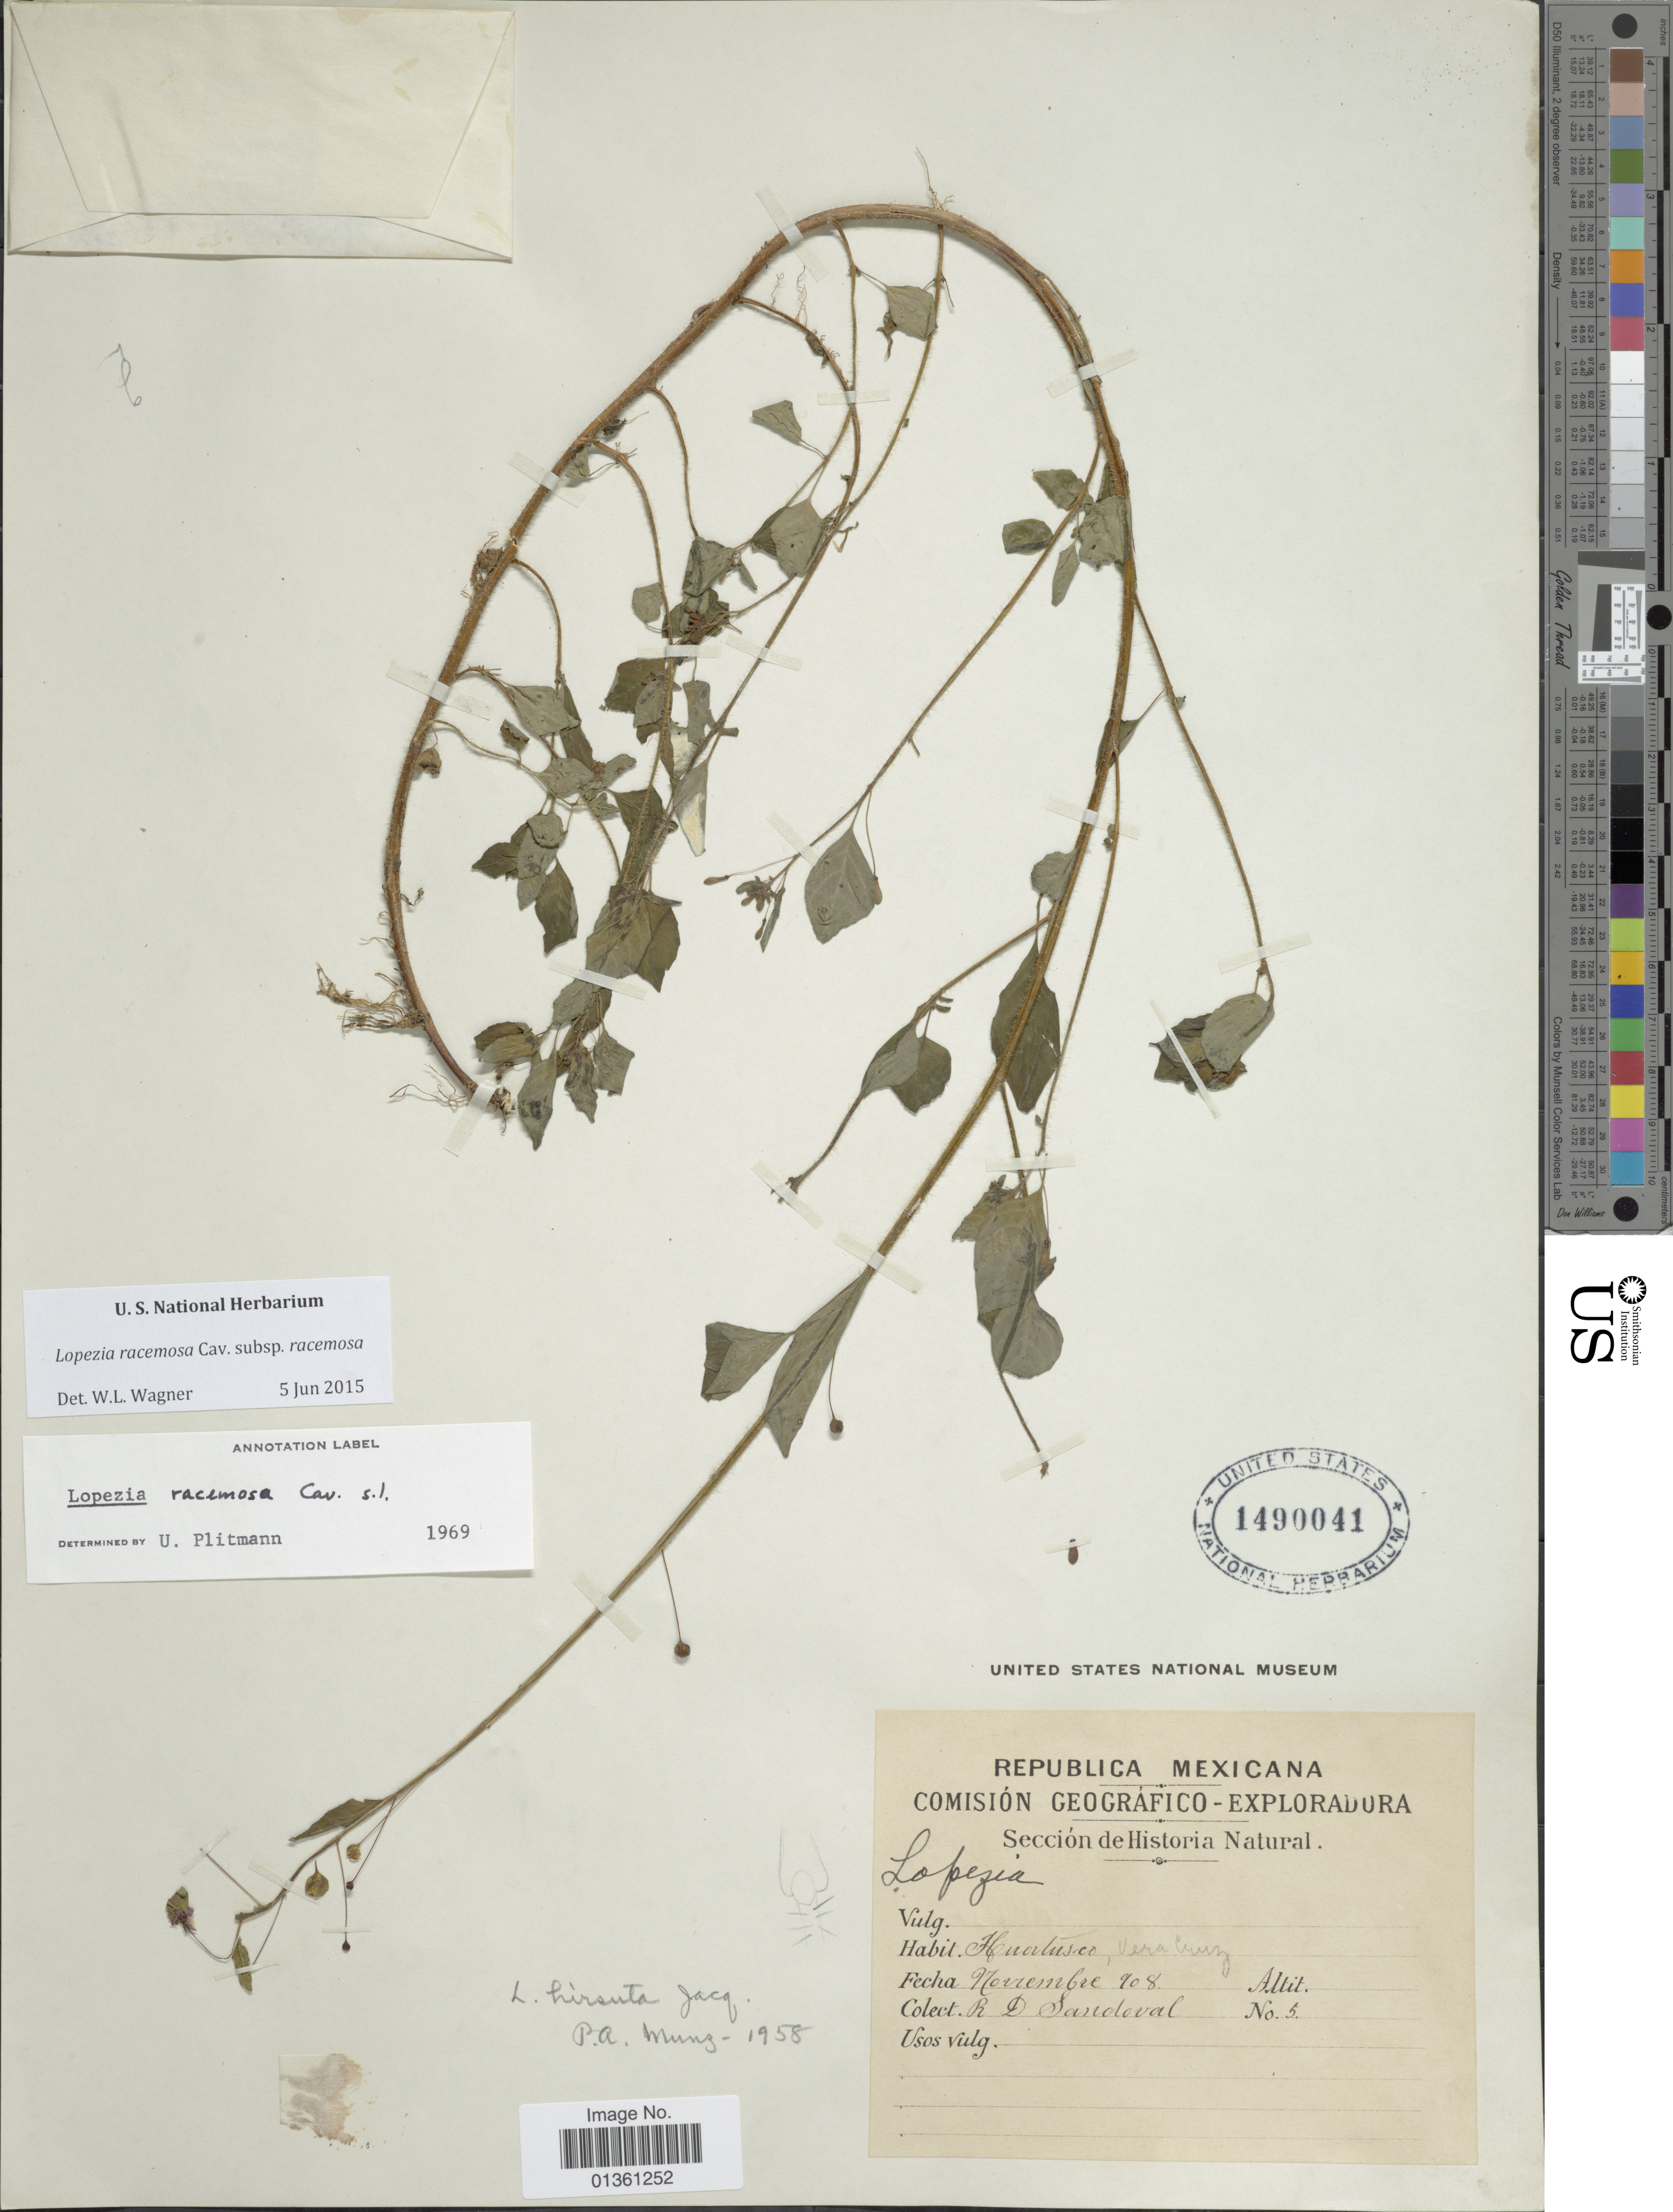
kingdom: Plantae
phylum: Tracheophyta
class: Magnoliopsida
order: Myrtales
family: Onagraceae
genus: Lopezia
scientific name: Lopezia racemosa subsp. racemosa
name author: Cav.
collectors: R. D. Sandoval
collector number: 5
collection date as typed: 908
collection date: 1908-11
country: Mexico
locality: Huatusco, Vera Cruz.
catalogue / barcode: US 1490041